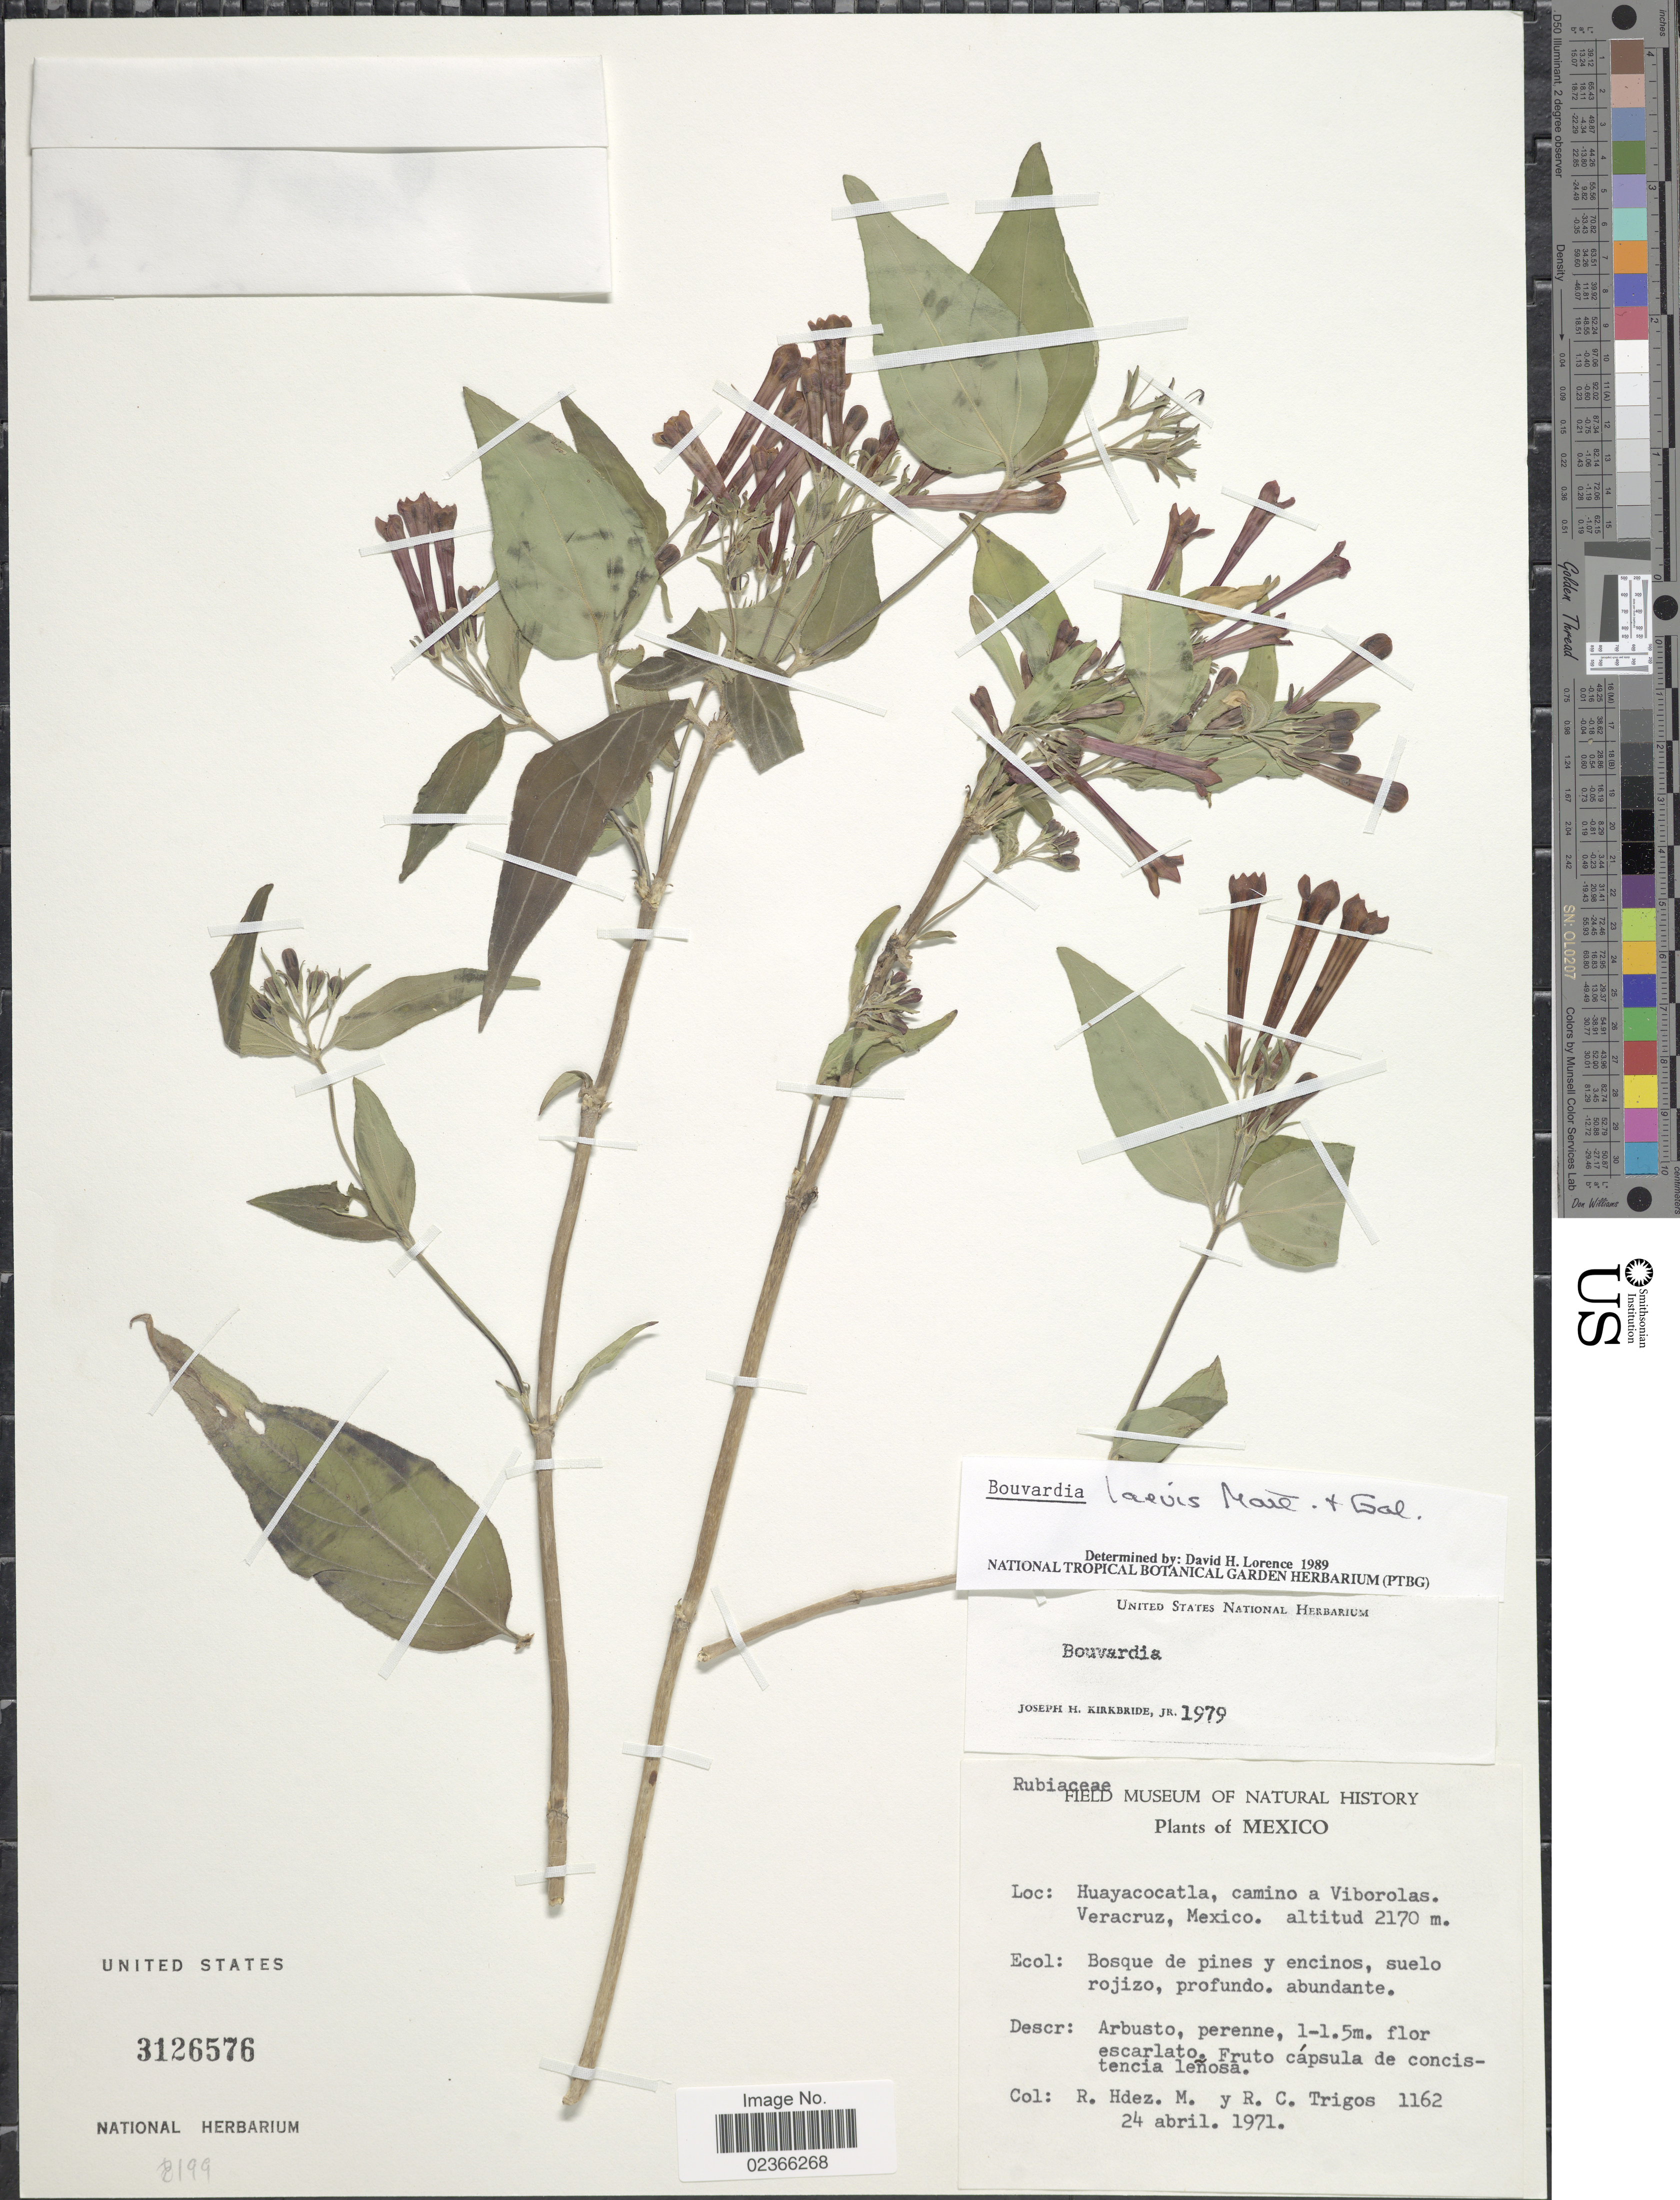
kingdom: Plantae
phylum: Tracheophyta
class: Magnoliopsida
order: Gentianales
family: Rubiaceae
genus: Bouvardia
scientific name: Bouvardia laevis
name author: M. Martens & Galeotti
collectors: R. Hdez & R. Trigos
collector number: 1162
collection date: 1971-04-24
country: Mexico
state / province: Veracruz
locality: Mexico, Huayacocatla, camino a Viborolas, Veracruz, Mexico.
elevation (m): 2170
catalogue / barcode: US 3126576